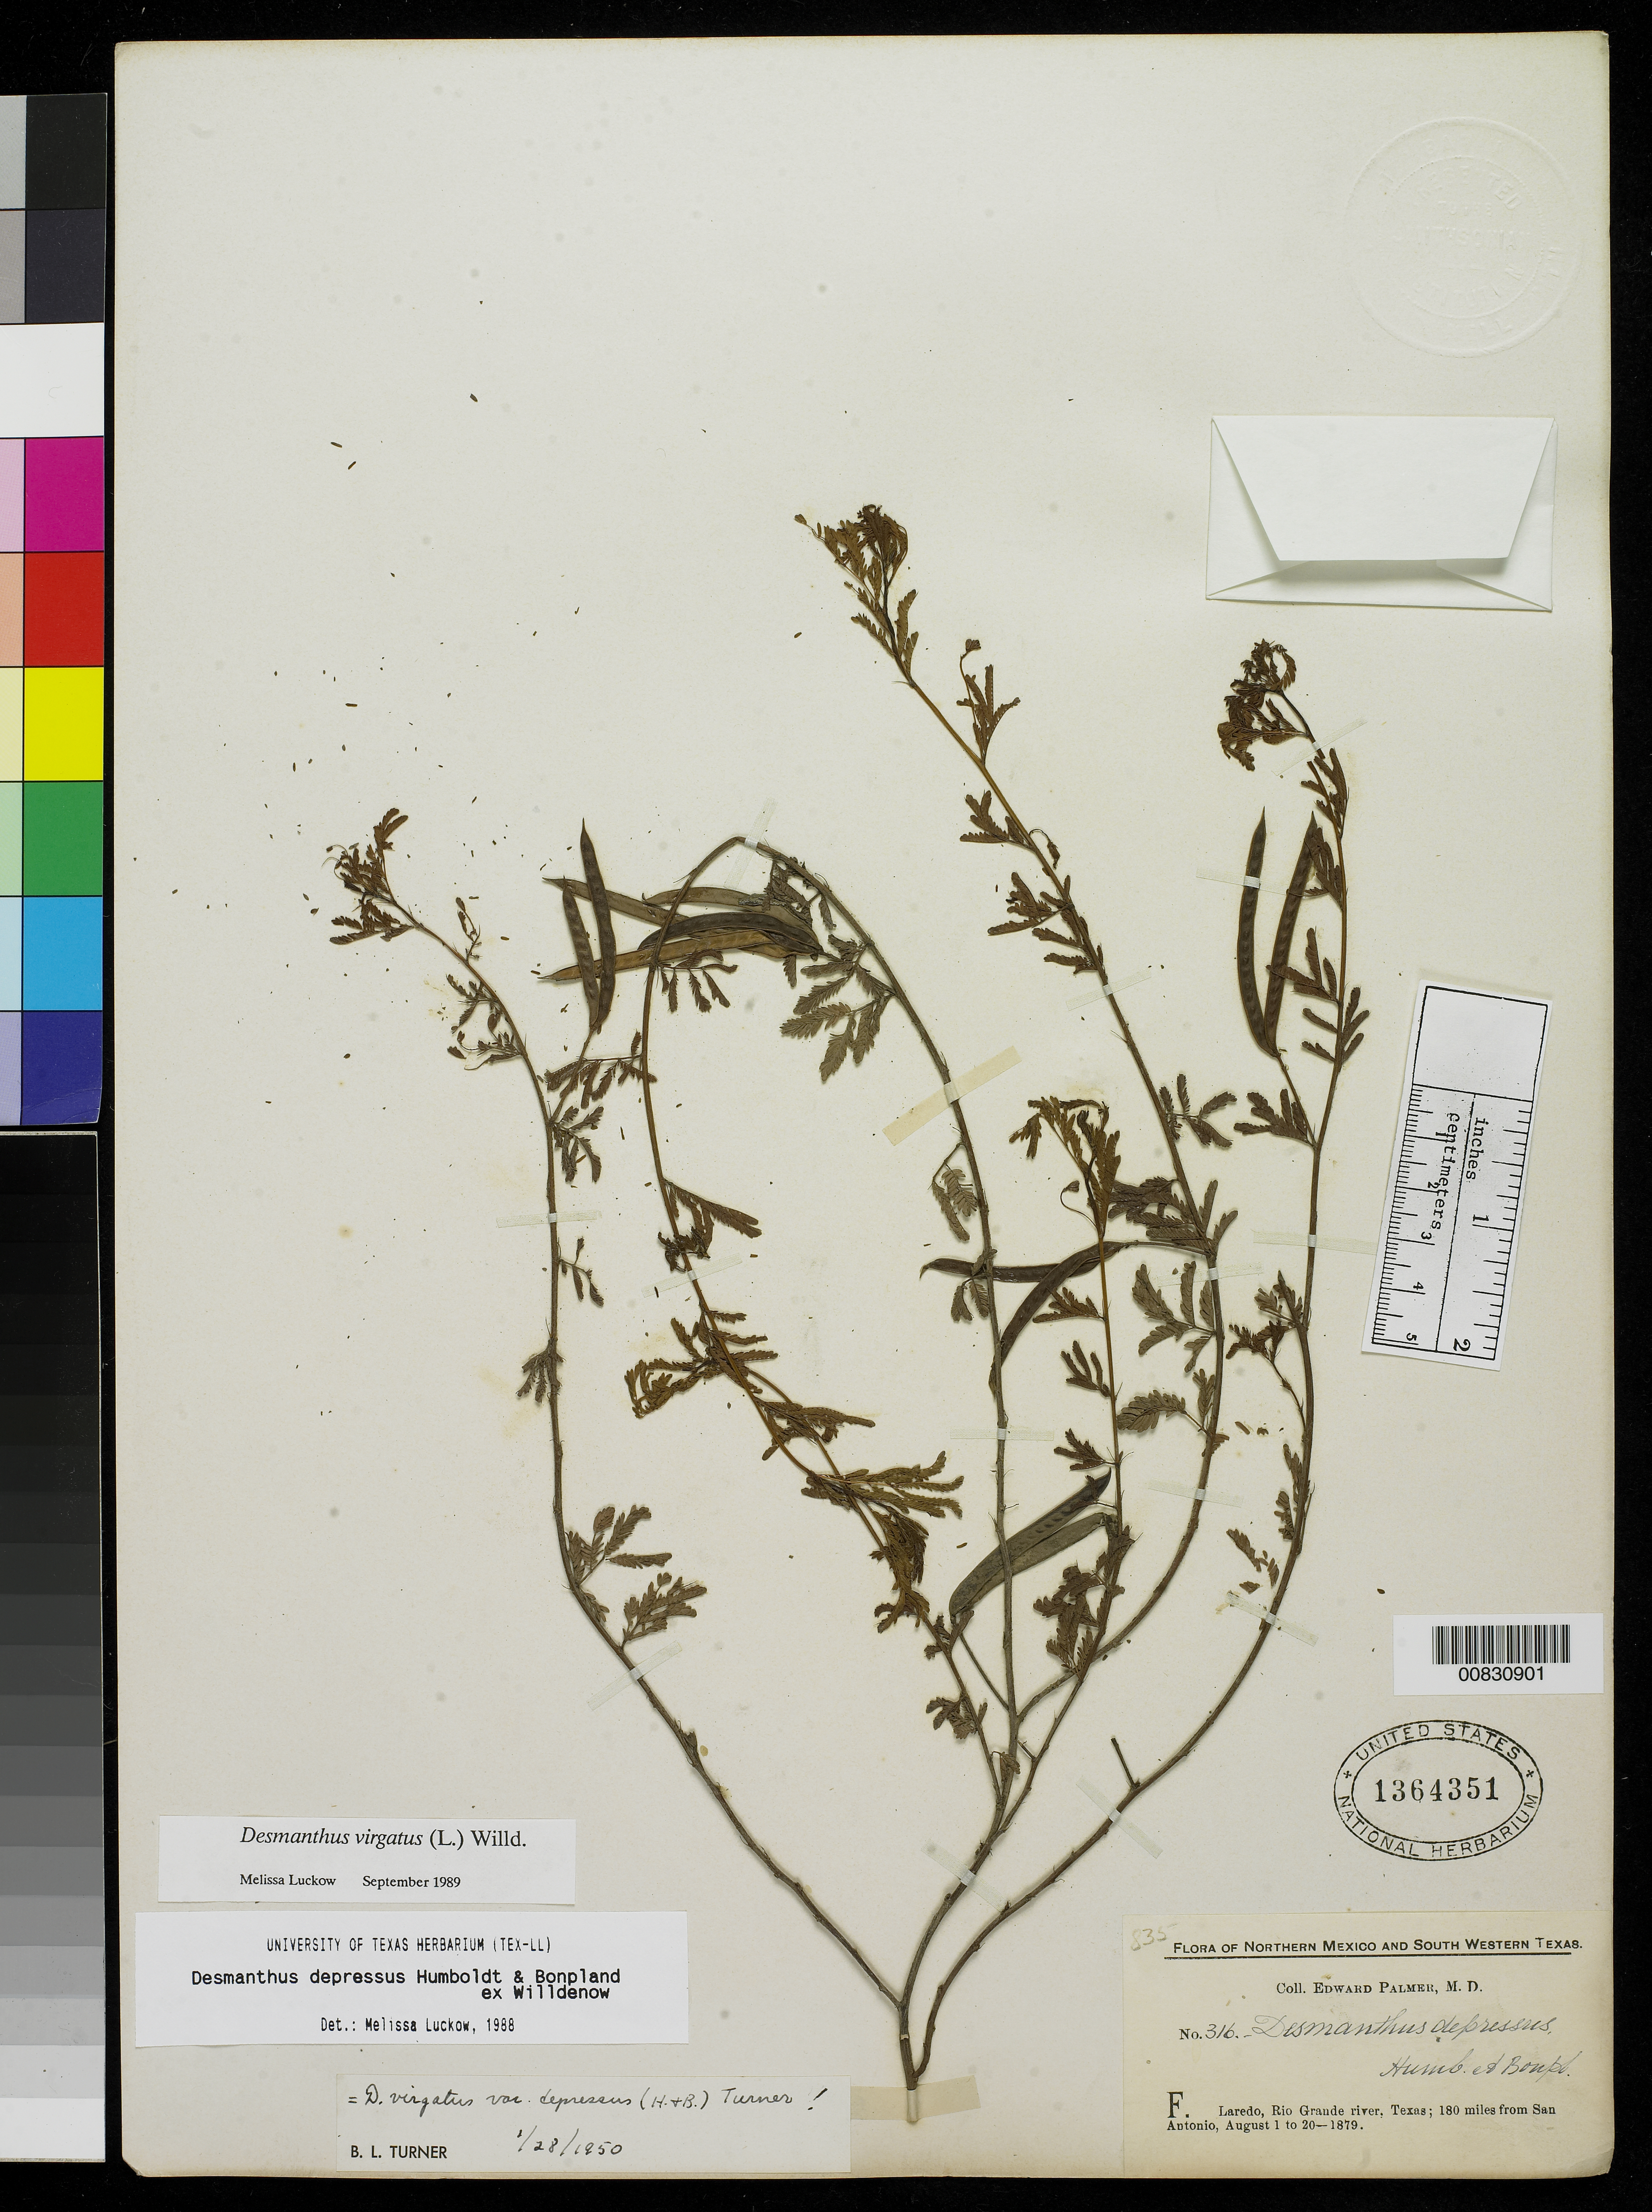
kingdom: Plantae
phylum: Tracheophyta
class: Magnoliopsida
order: Fabales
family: Fabaceae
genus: Desmanthus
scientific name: Desmanthus virgatus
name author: (L.) Willd.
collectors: E. Palmer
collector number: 316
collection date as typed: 01 Aug 1879 to 20 Aug 1879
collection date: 1879-08-01/1879-08-20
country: United States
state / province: Texas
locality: F. Laredo, Rio Grande river; 180miles from San Antonio.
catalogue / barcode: US 1364351